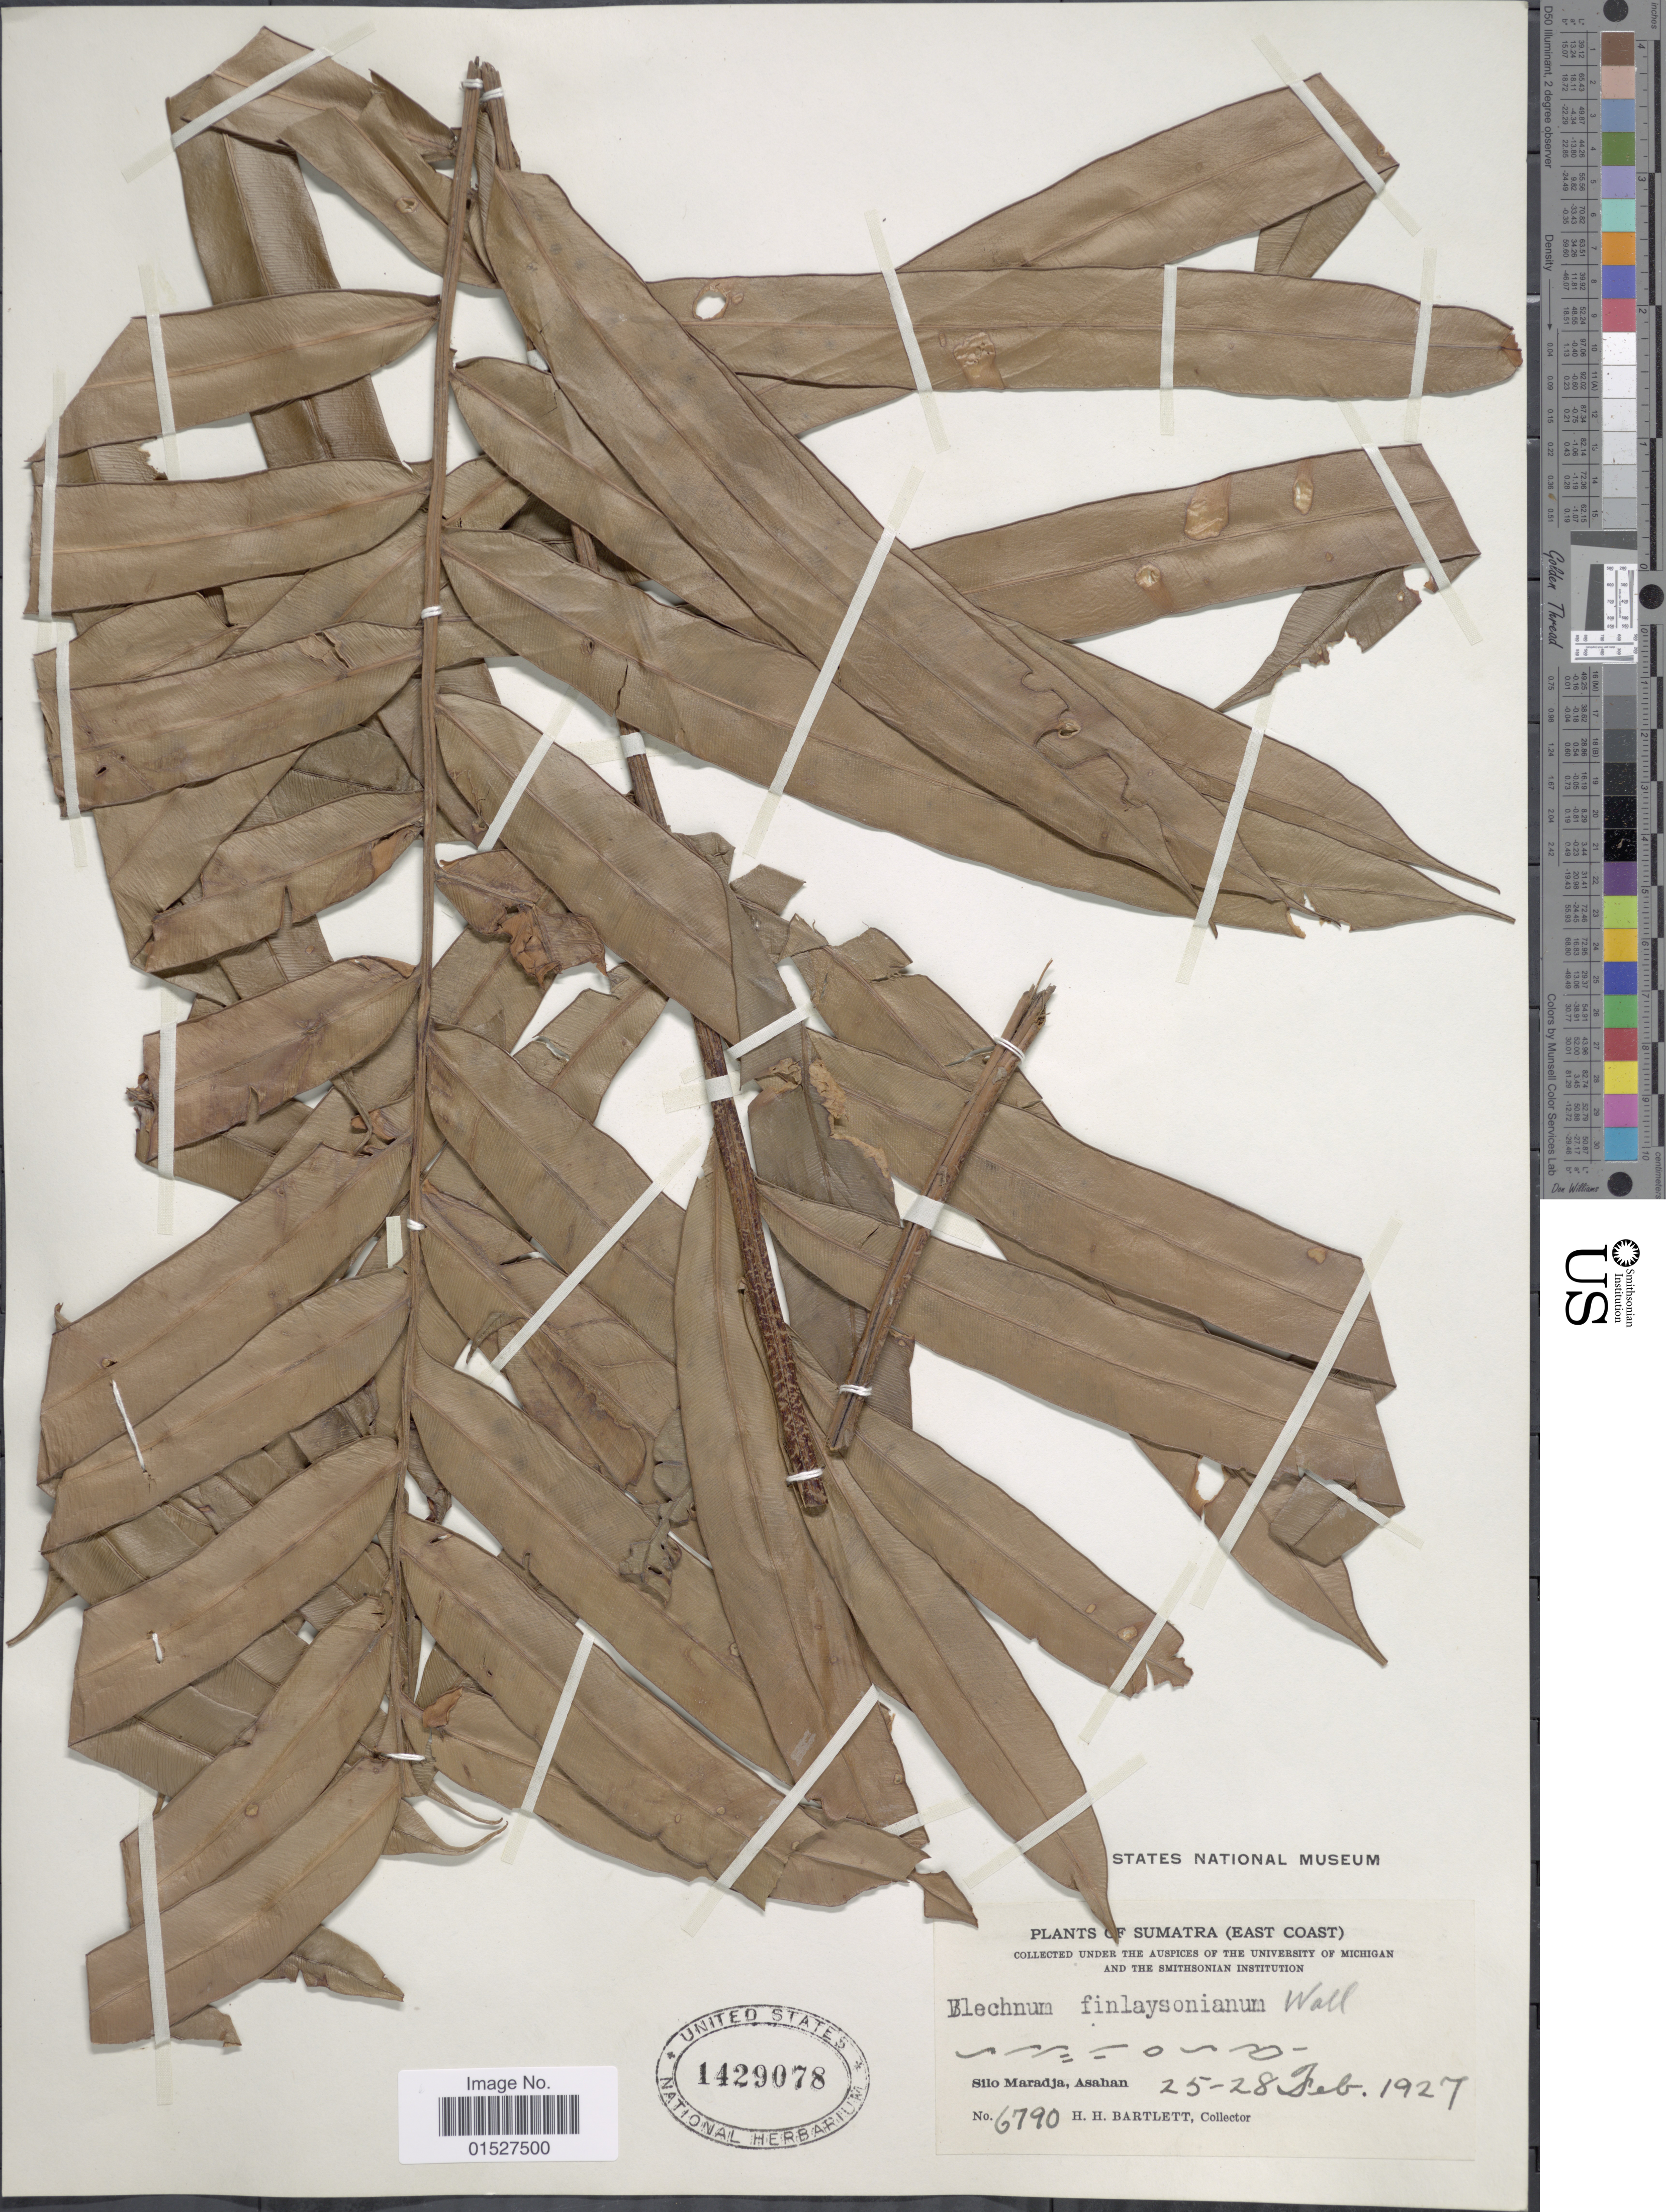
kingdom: Plantae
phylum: Tracheophyta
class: Polypodiopsida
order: Polypodiales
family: Blechnaceae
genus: Blechnum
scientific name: Blechnum finlaysonianum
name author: Wall.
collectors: H. H. Bartlett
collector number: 6790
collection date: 1927-02-25/1927-02-28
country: Indonesia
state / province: Sumatra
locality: East Coast. Silo Maradja, Asahan.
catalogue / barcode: US 1429078